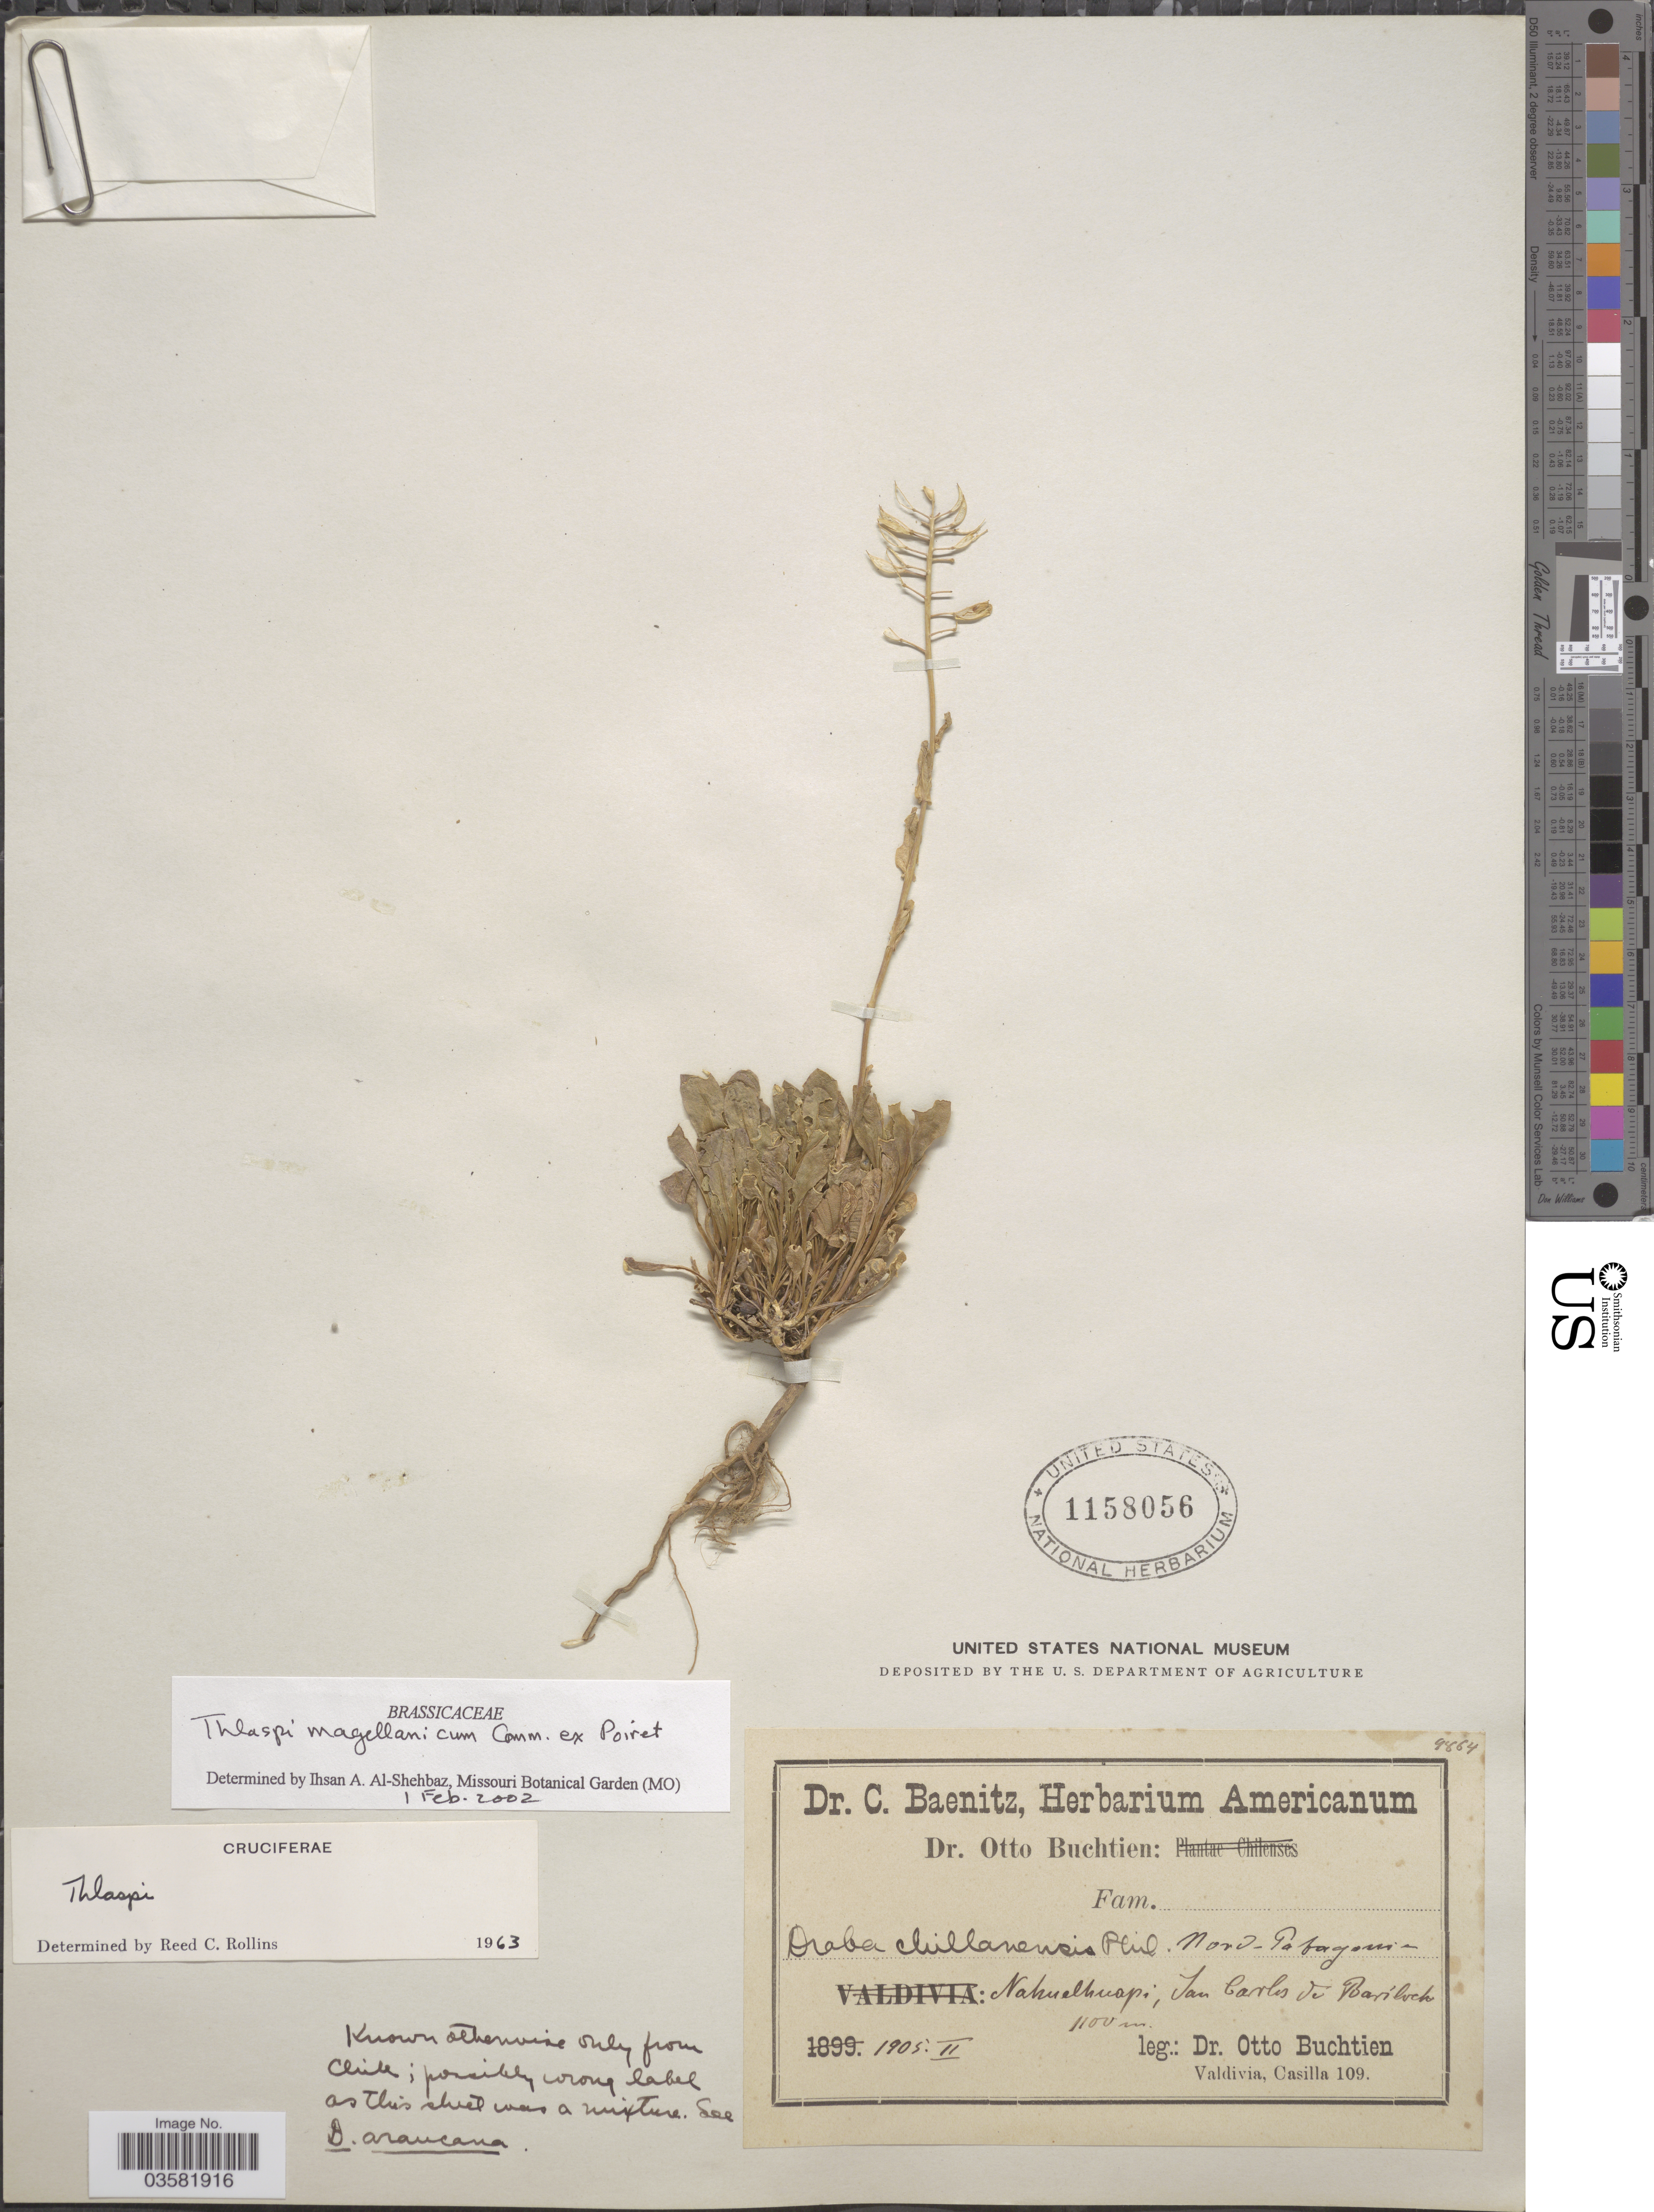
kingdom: Plantae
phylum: Tracheophyta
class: Magnoliopsida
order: Brassicales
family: Brassicaceae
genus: Thlaspi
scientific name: Thlaspi magellanicum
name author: Pers.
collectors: O. Buchtien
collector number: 4864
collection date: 1905-02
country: Argentina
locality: Nahuelhuapi, San Carlos de Bariloche.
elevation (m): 1100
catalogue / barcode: US 1158056